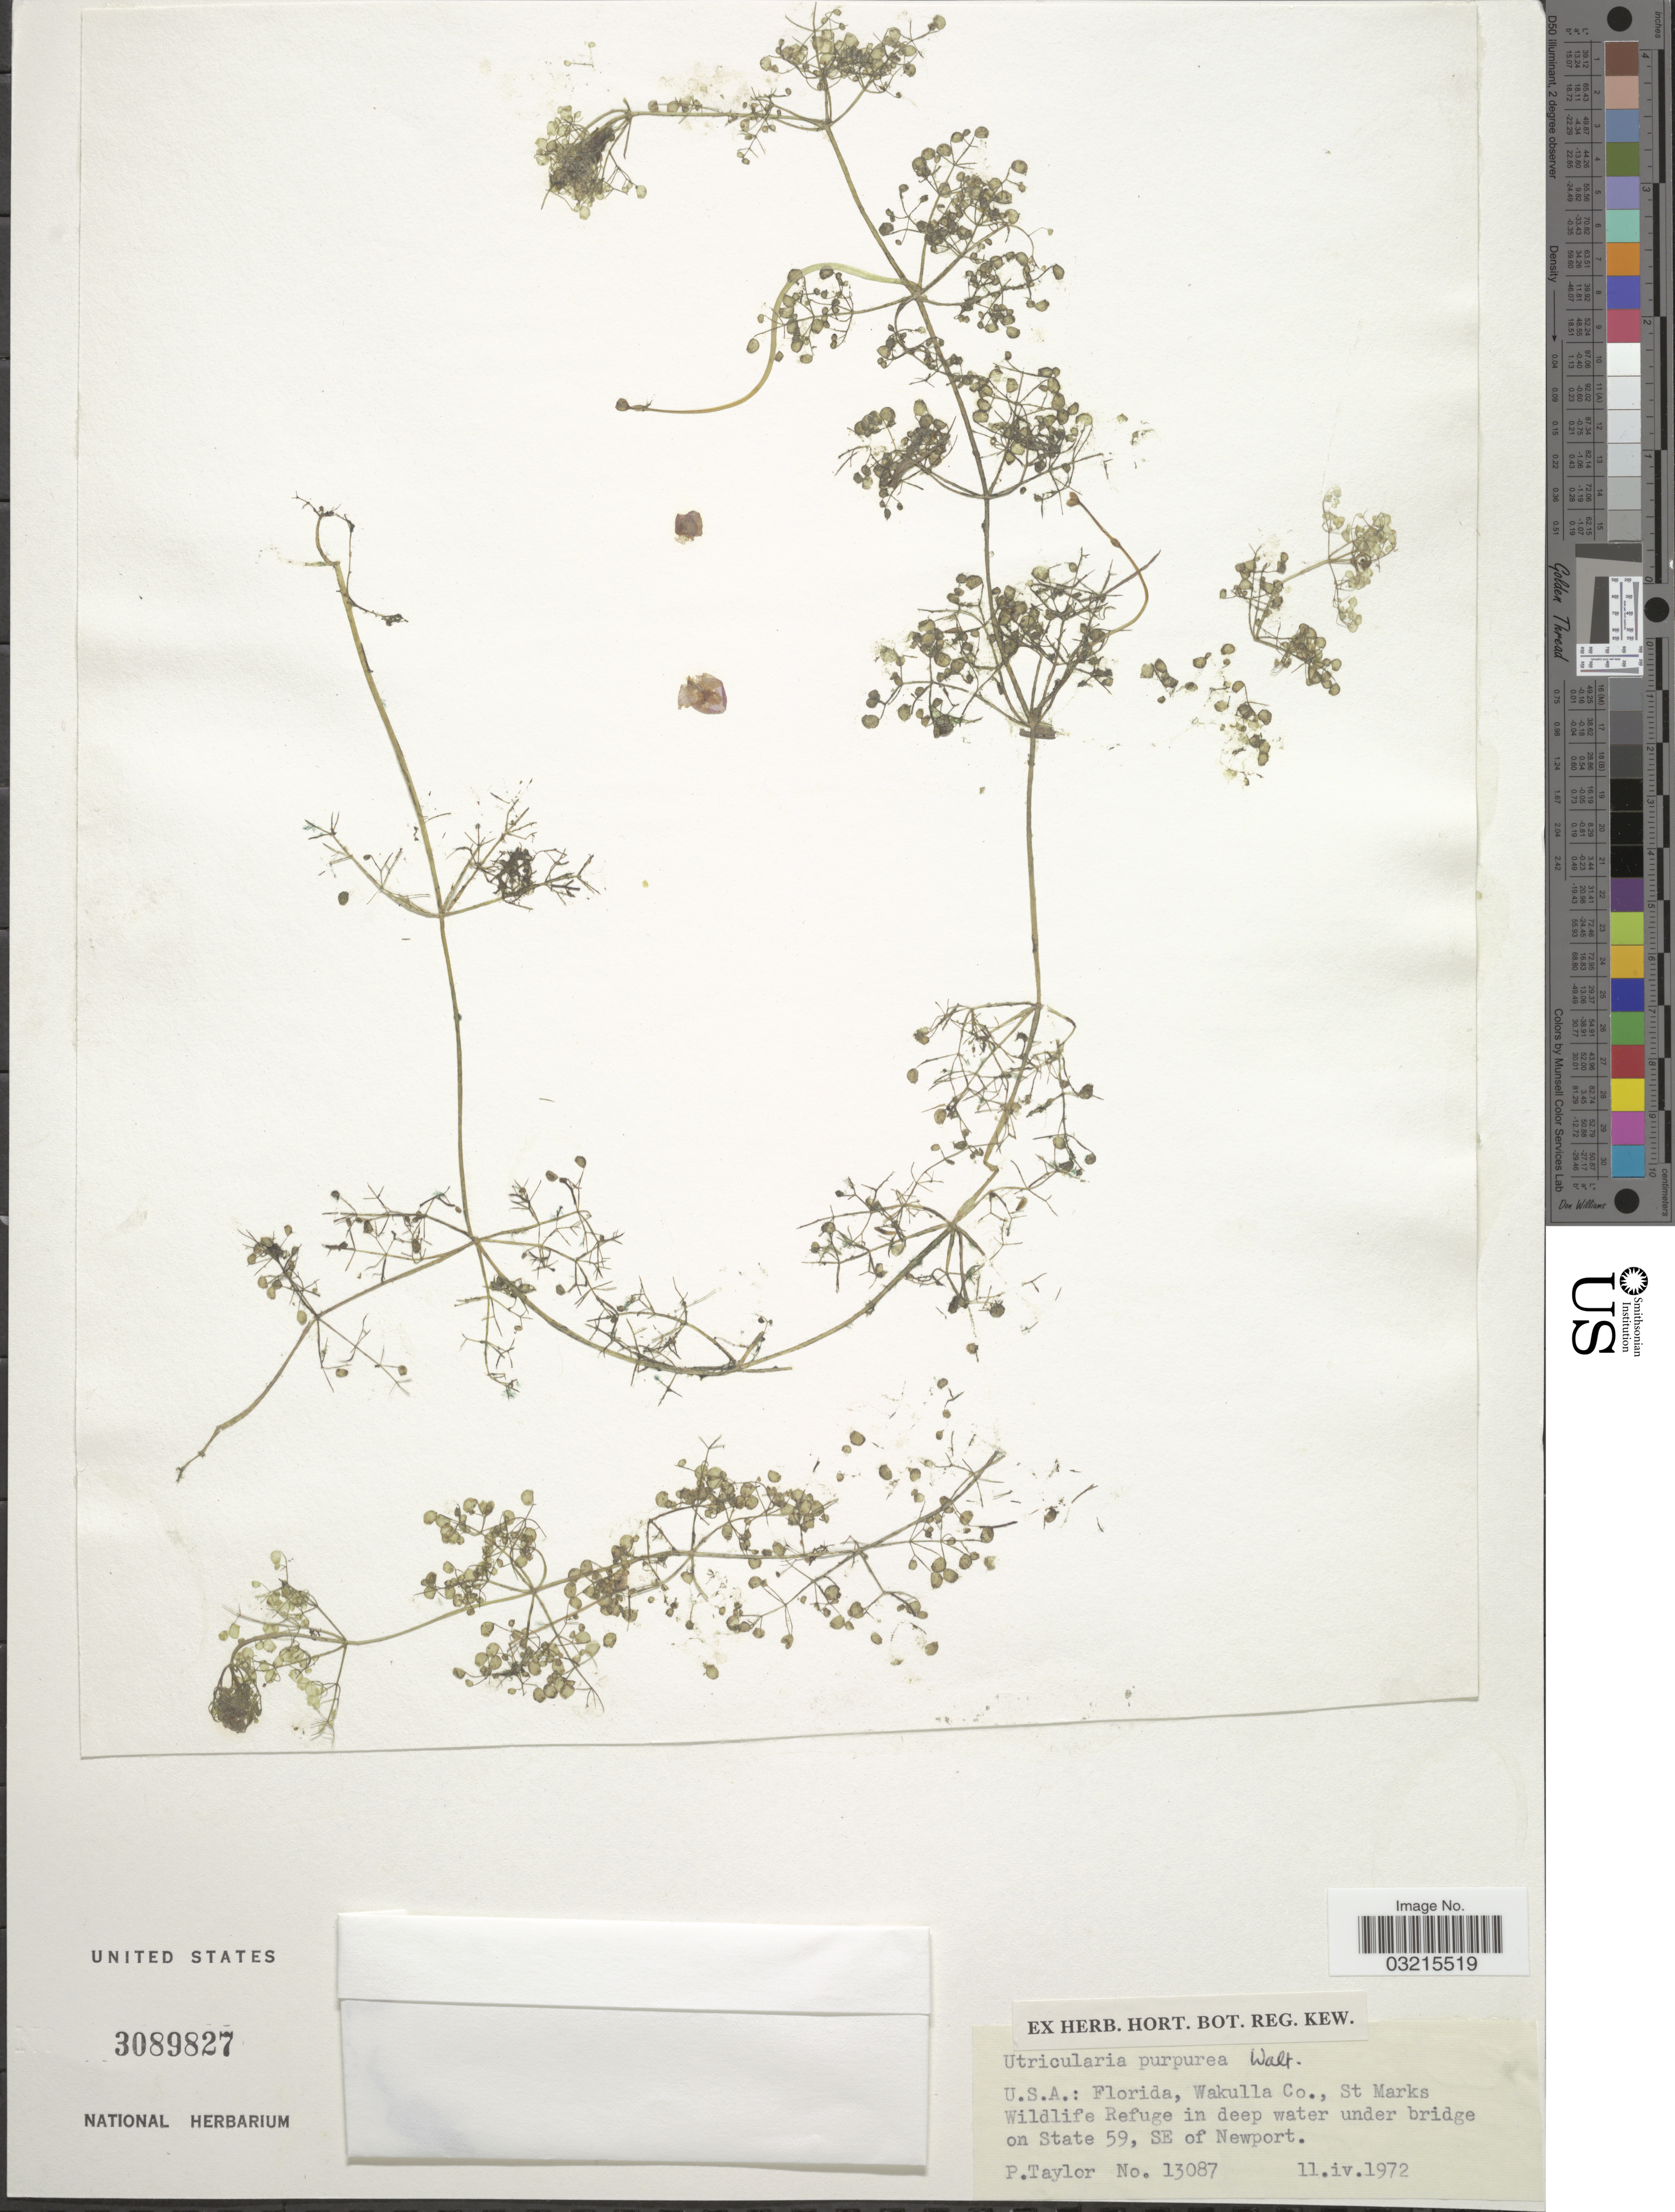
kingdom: Plantae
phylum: Tracheophyta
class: Magnoliopsida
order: Lamiales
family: Lentibulariaceae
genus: Utricularia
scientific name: Utricularia purpurea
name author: Walter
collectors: P. Taylor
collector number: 13087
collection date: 1972-04-11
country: United States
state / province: Florida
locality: U.S.A.: Florida, Wakulla Co., St Marks Wildlife Refuge in deep water under bridge on State 59, SE of Newport.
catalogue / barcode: US 3089827